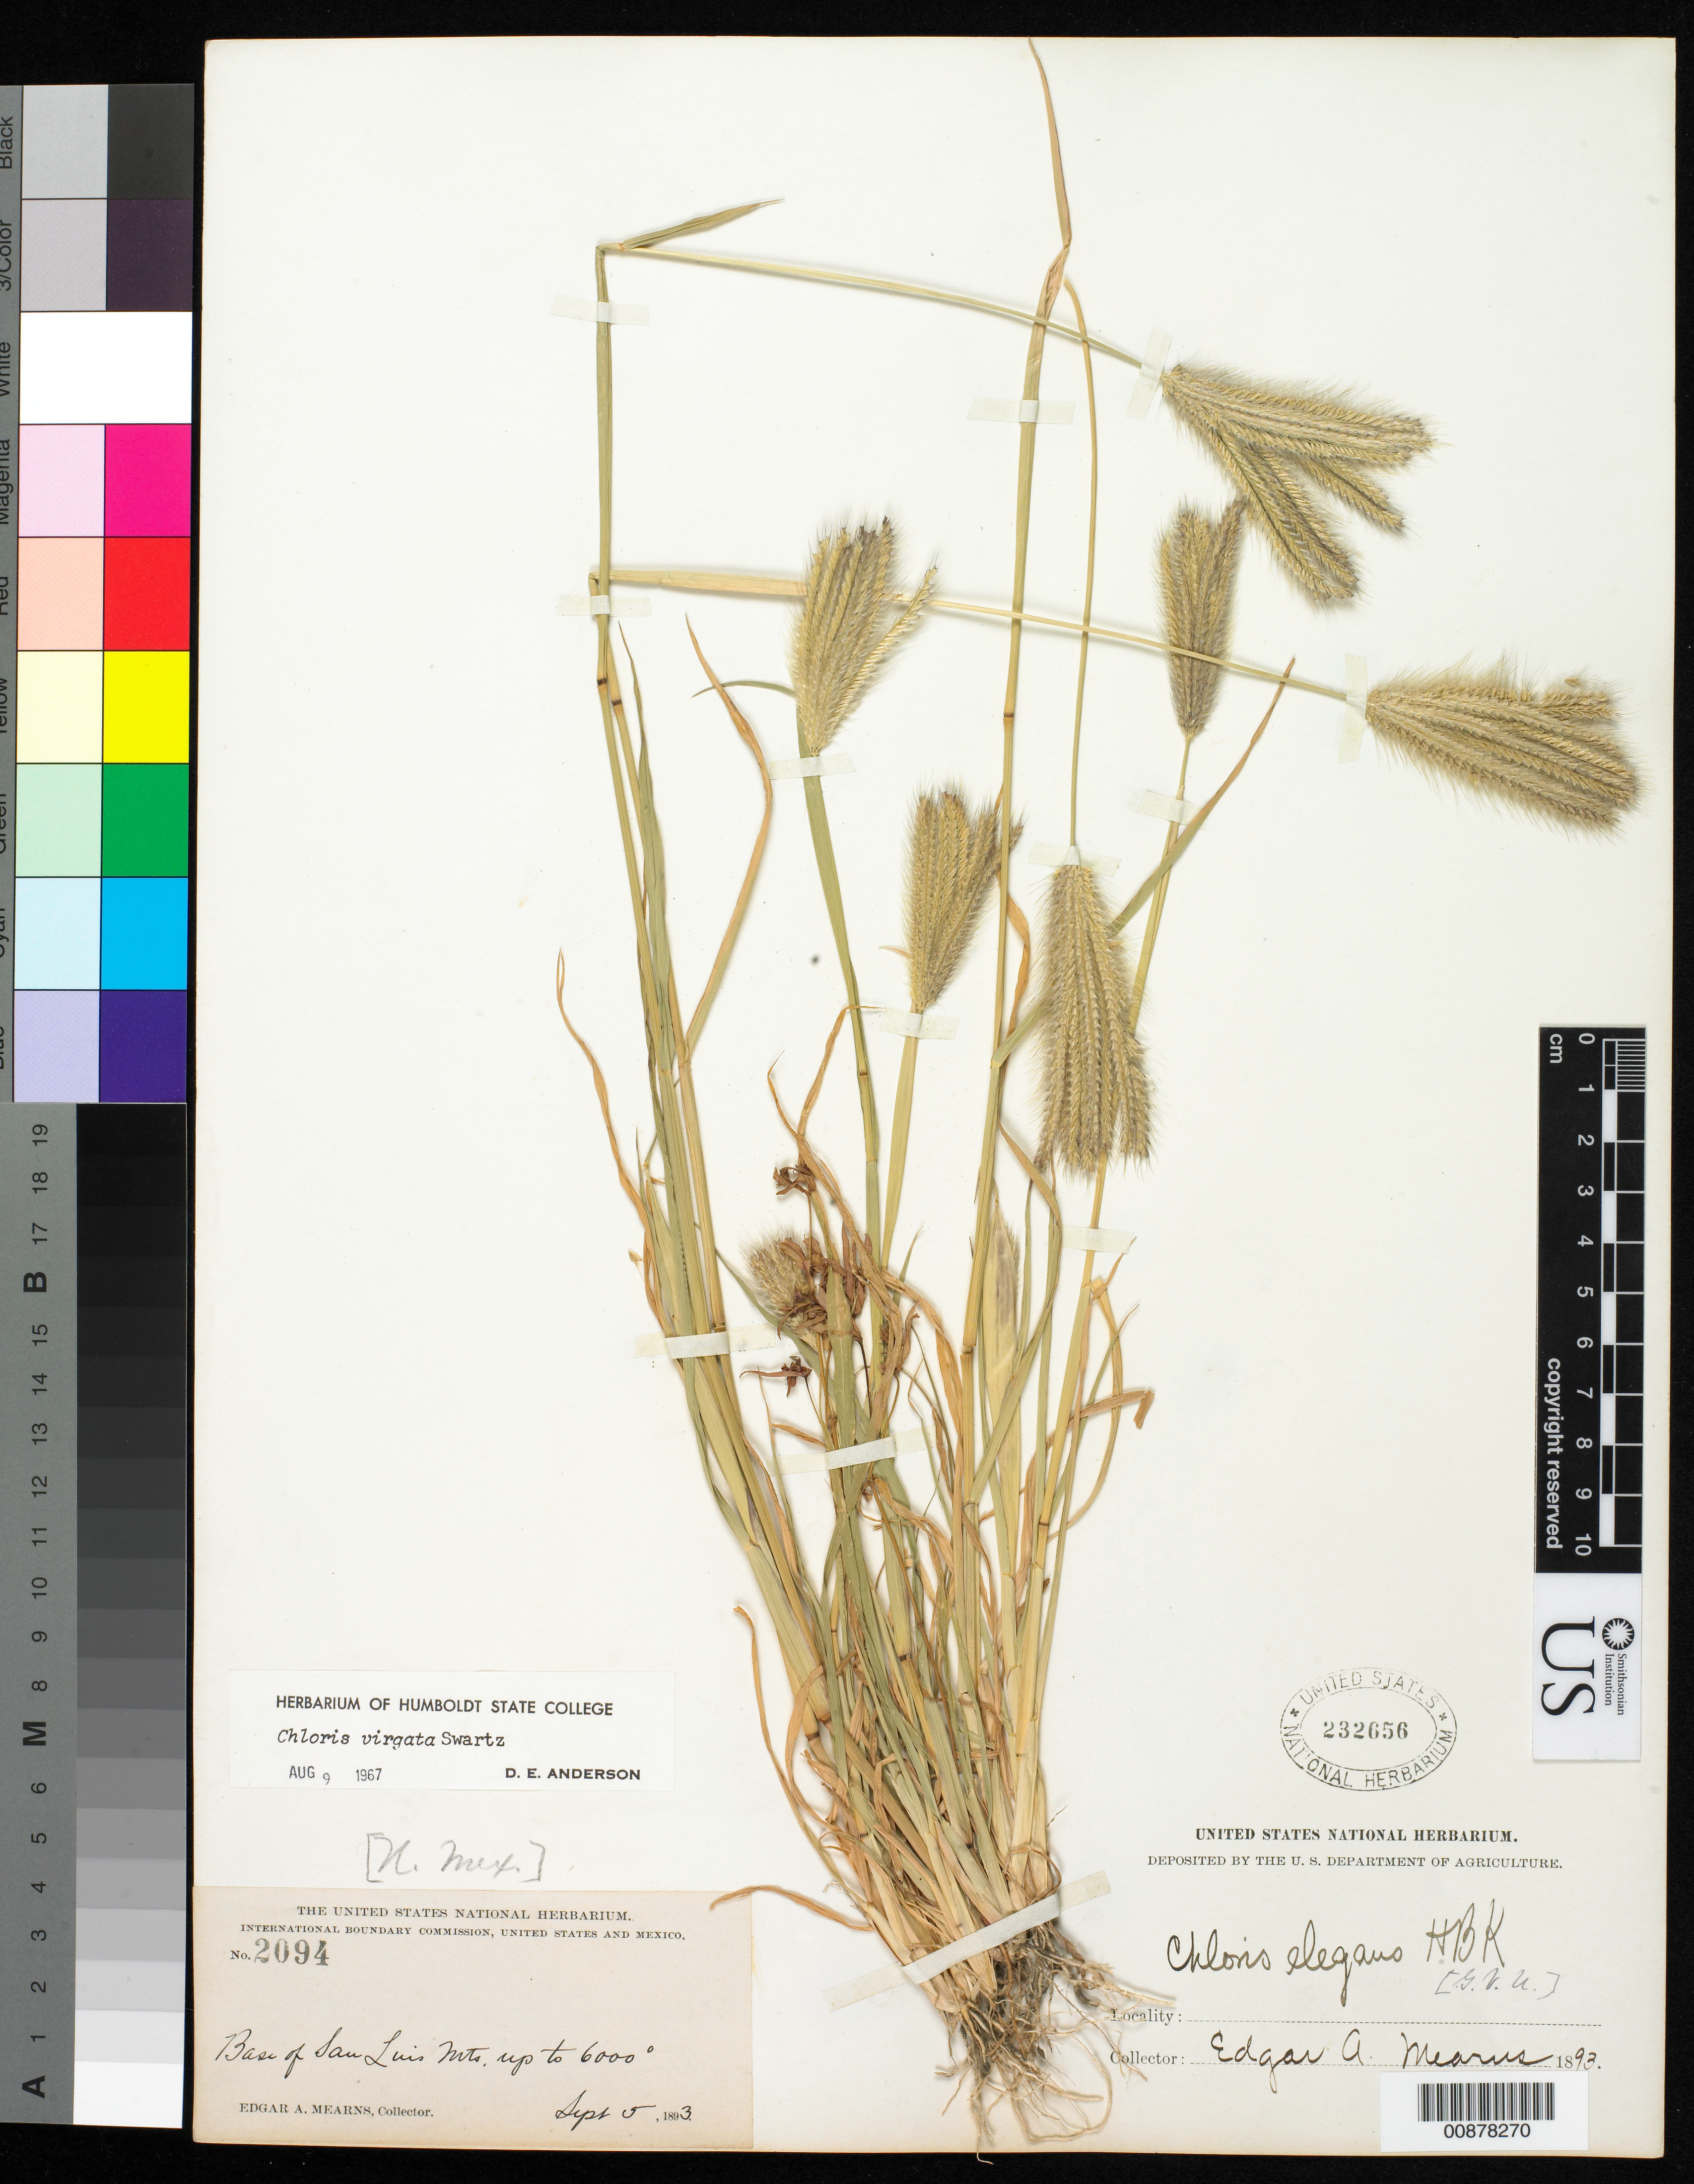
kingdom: Plantae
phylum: Tracheophyta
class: Liliopsida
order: Poales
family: Poaceae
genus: Chloris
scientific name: Chloris virgata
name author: Sw.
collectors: E. A. Mearns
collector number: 2094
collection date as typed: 05 Sep 1893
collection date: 1893-09-05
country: United States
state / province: New Mexico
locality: Base of San Luis Mts., New Mexico.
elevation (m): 1829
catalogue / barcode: US 232656